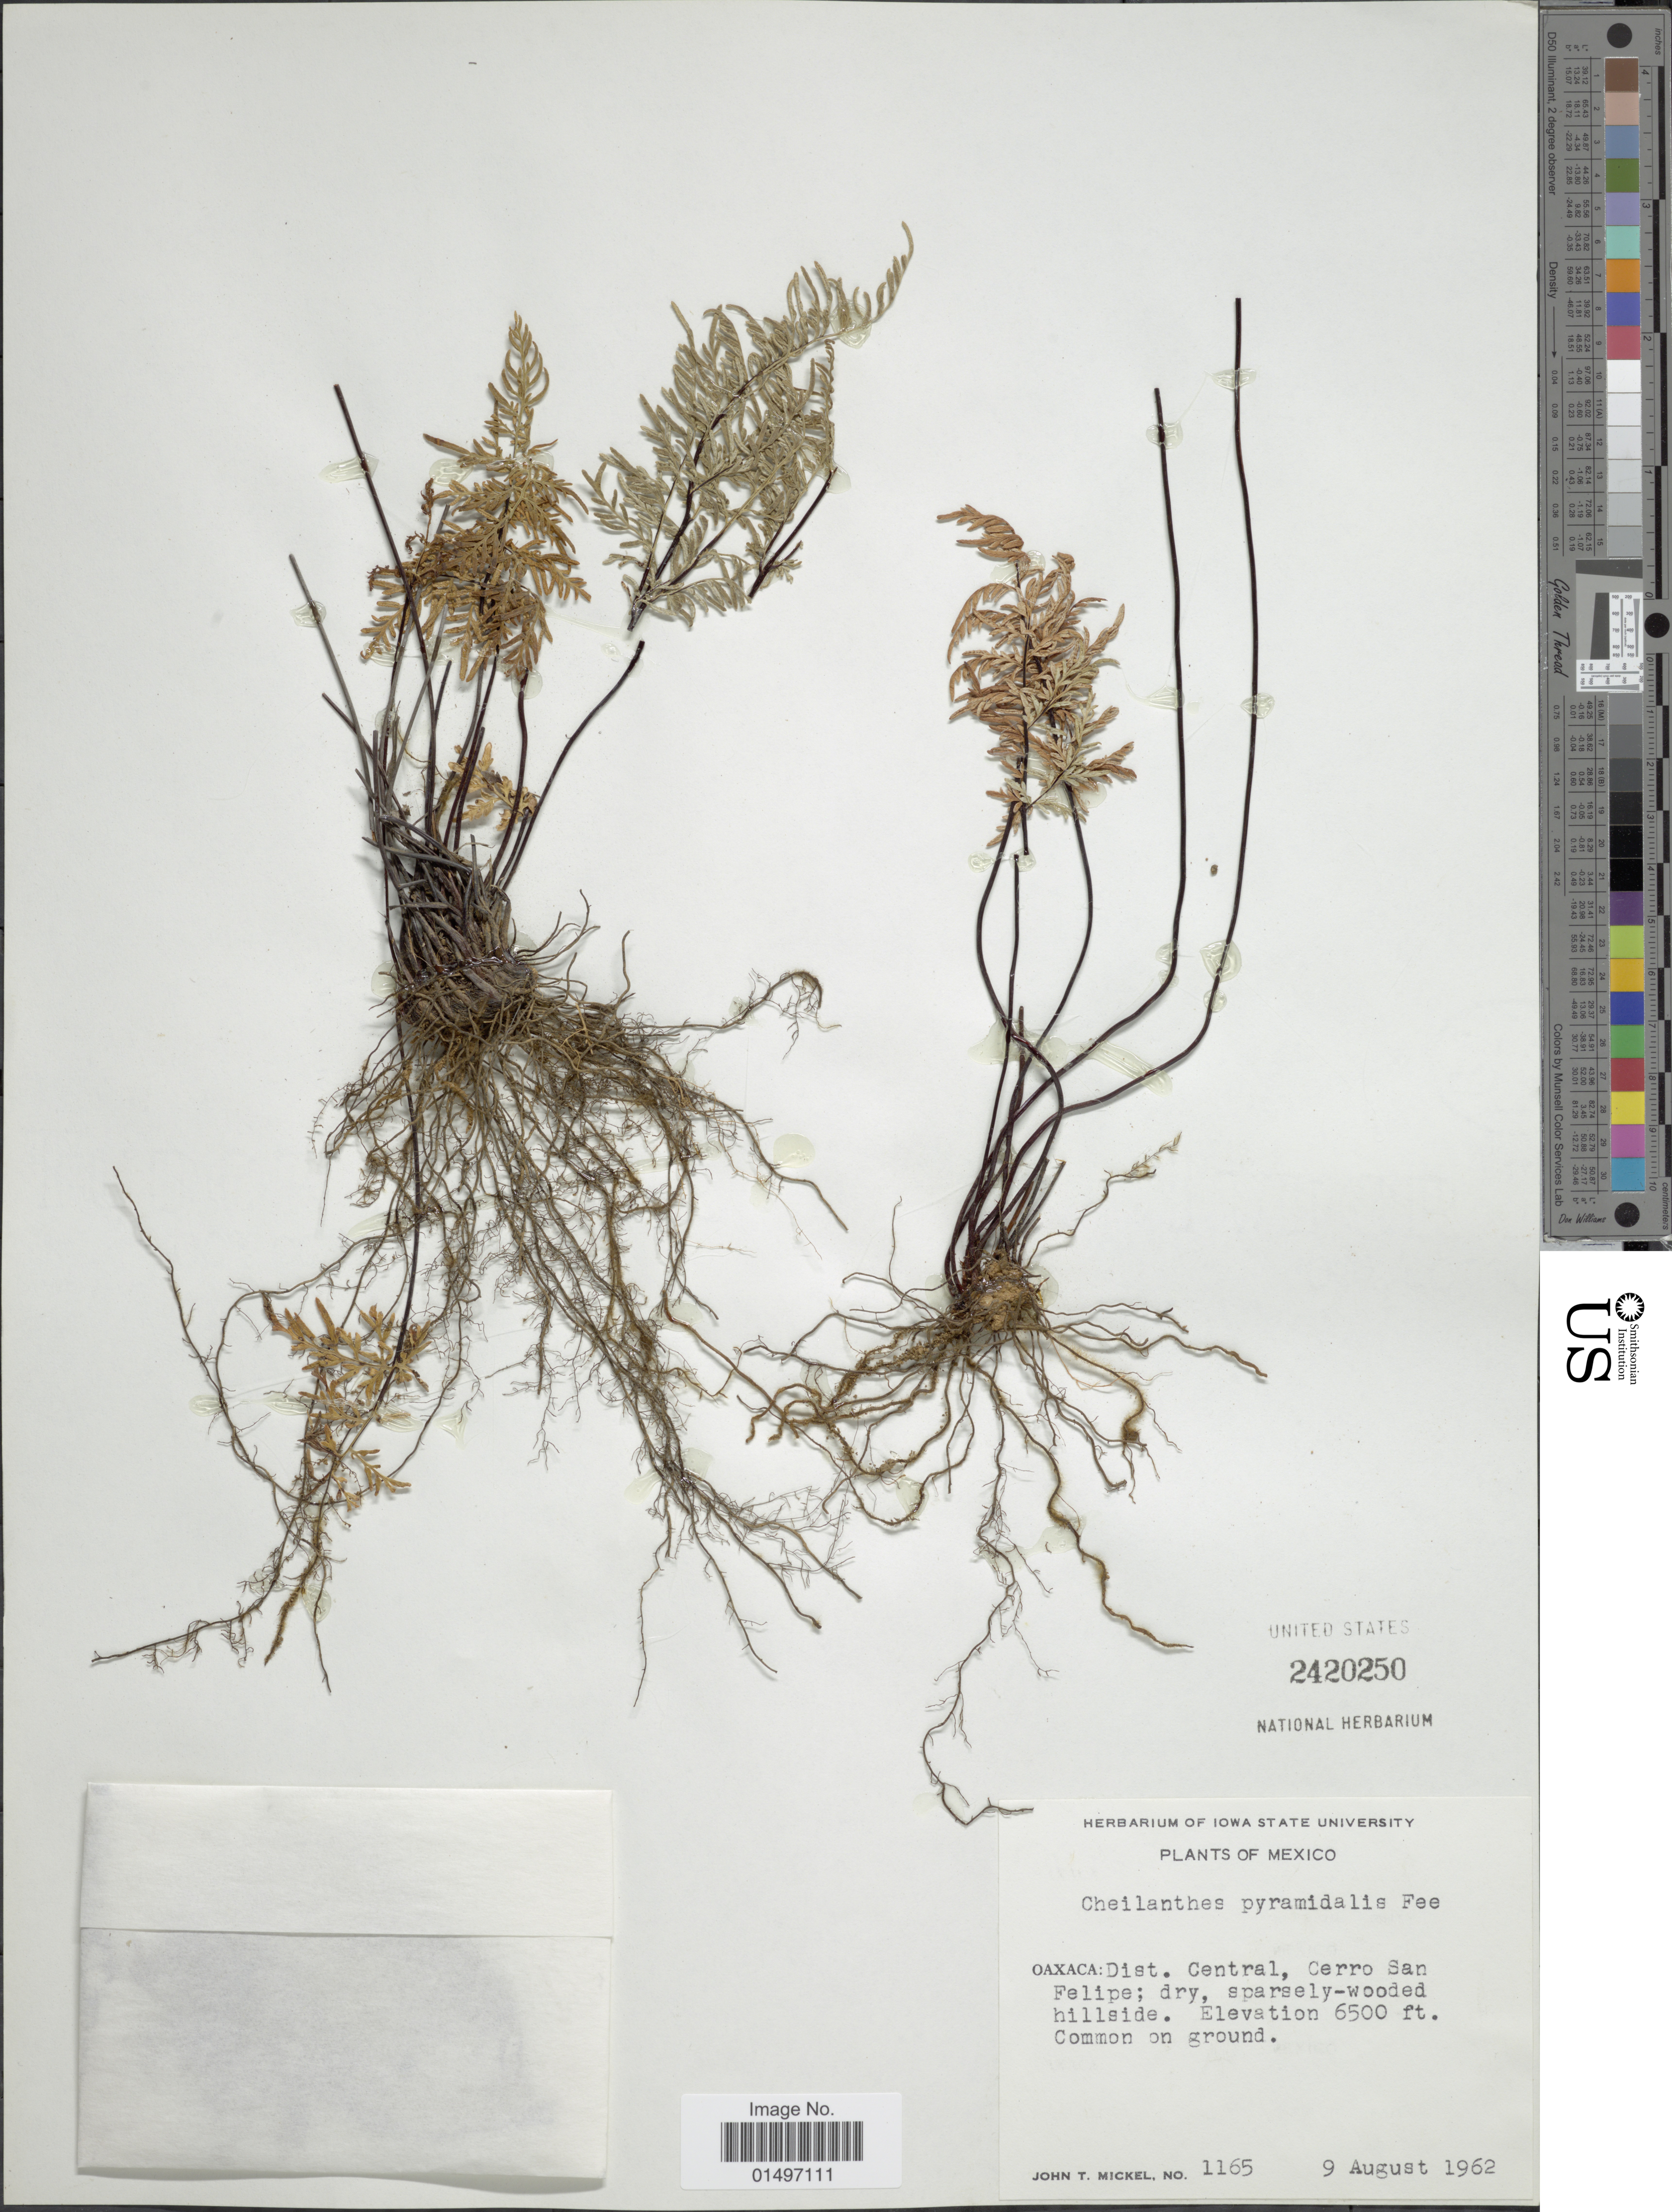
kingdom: Plantae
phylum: Tracheophyta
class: Polypodiopsida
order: Polypodiales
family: Pteridaceae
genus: Gaga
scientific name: Gaga hirsuta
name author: (Link) Fay W. Li & Windham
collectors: J. T. Mickel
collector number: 1165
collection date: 1962-08-09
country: Mexico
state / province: Oaxaca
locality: Mexico, Dist. Central, Cerro San Felipe.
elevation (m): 1981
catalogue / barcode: US 2420250